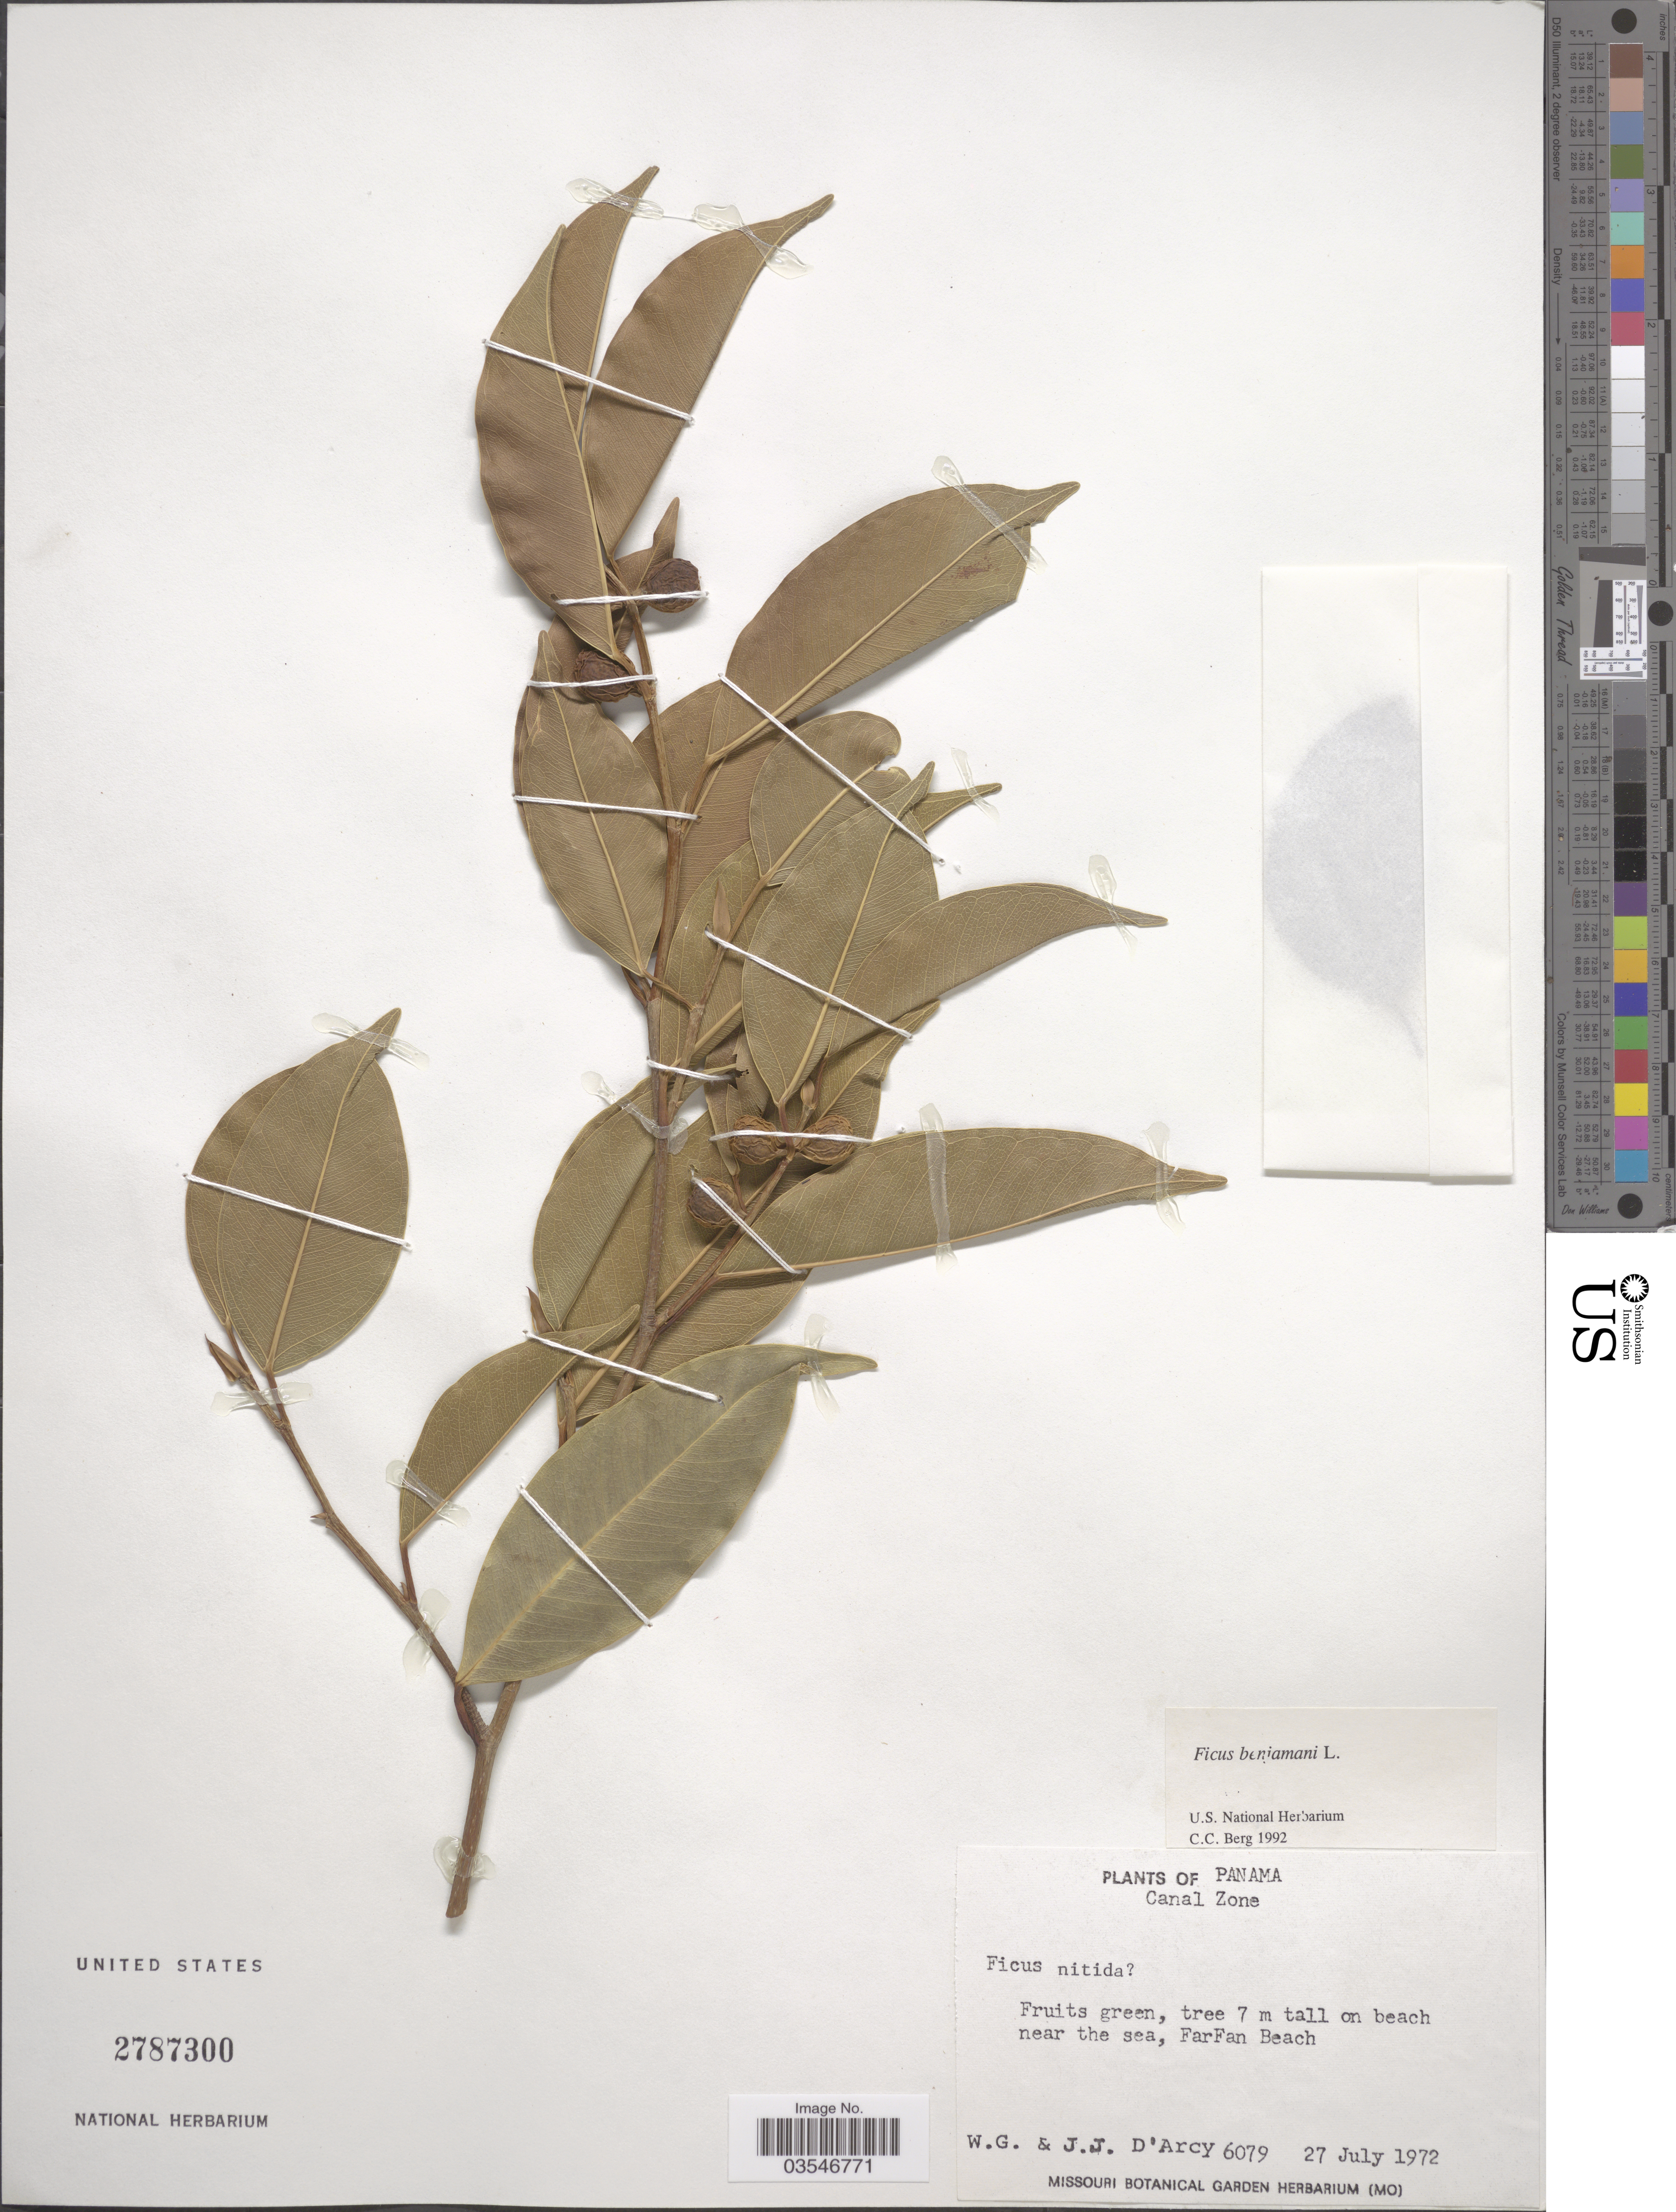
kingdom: Plantae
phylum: Tracheophyta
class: Magnoliopsida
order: Rosales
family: Moraceae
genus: Ficus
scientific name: Ficus benjamina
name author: L.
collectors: W. G. D'Arcy & J. J. D'Arcy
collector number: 6079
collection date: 1972-07-27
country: Panama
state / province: Colón / Panamá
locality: Canal Zone. On beach near the sea, FarFan Beach.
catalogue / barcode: US 2787300